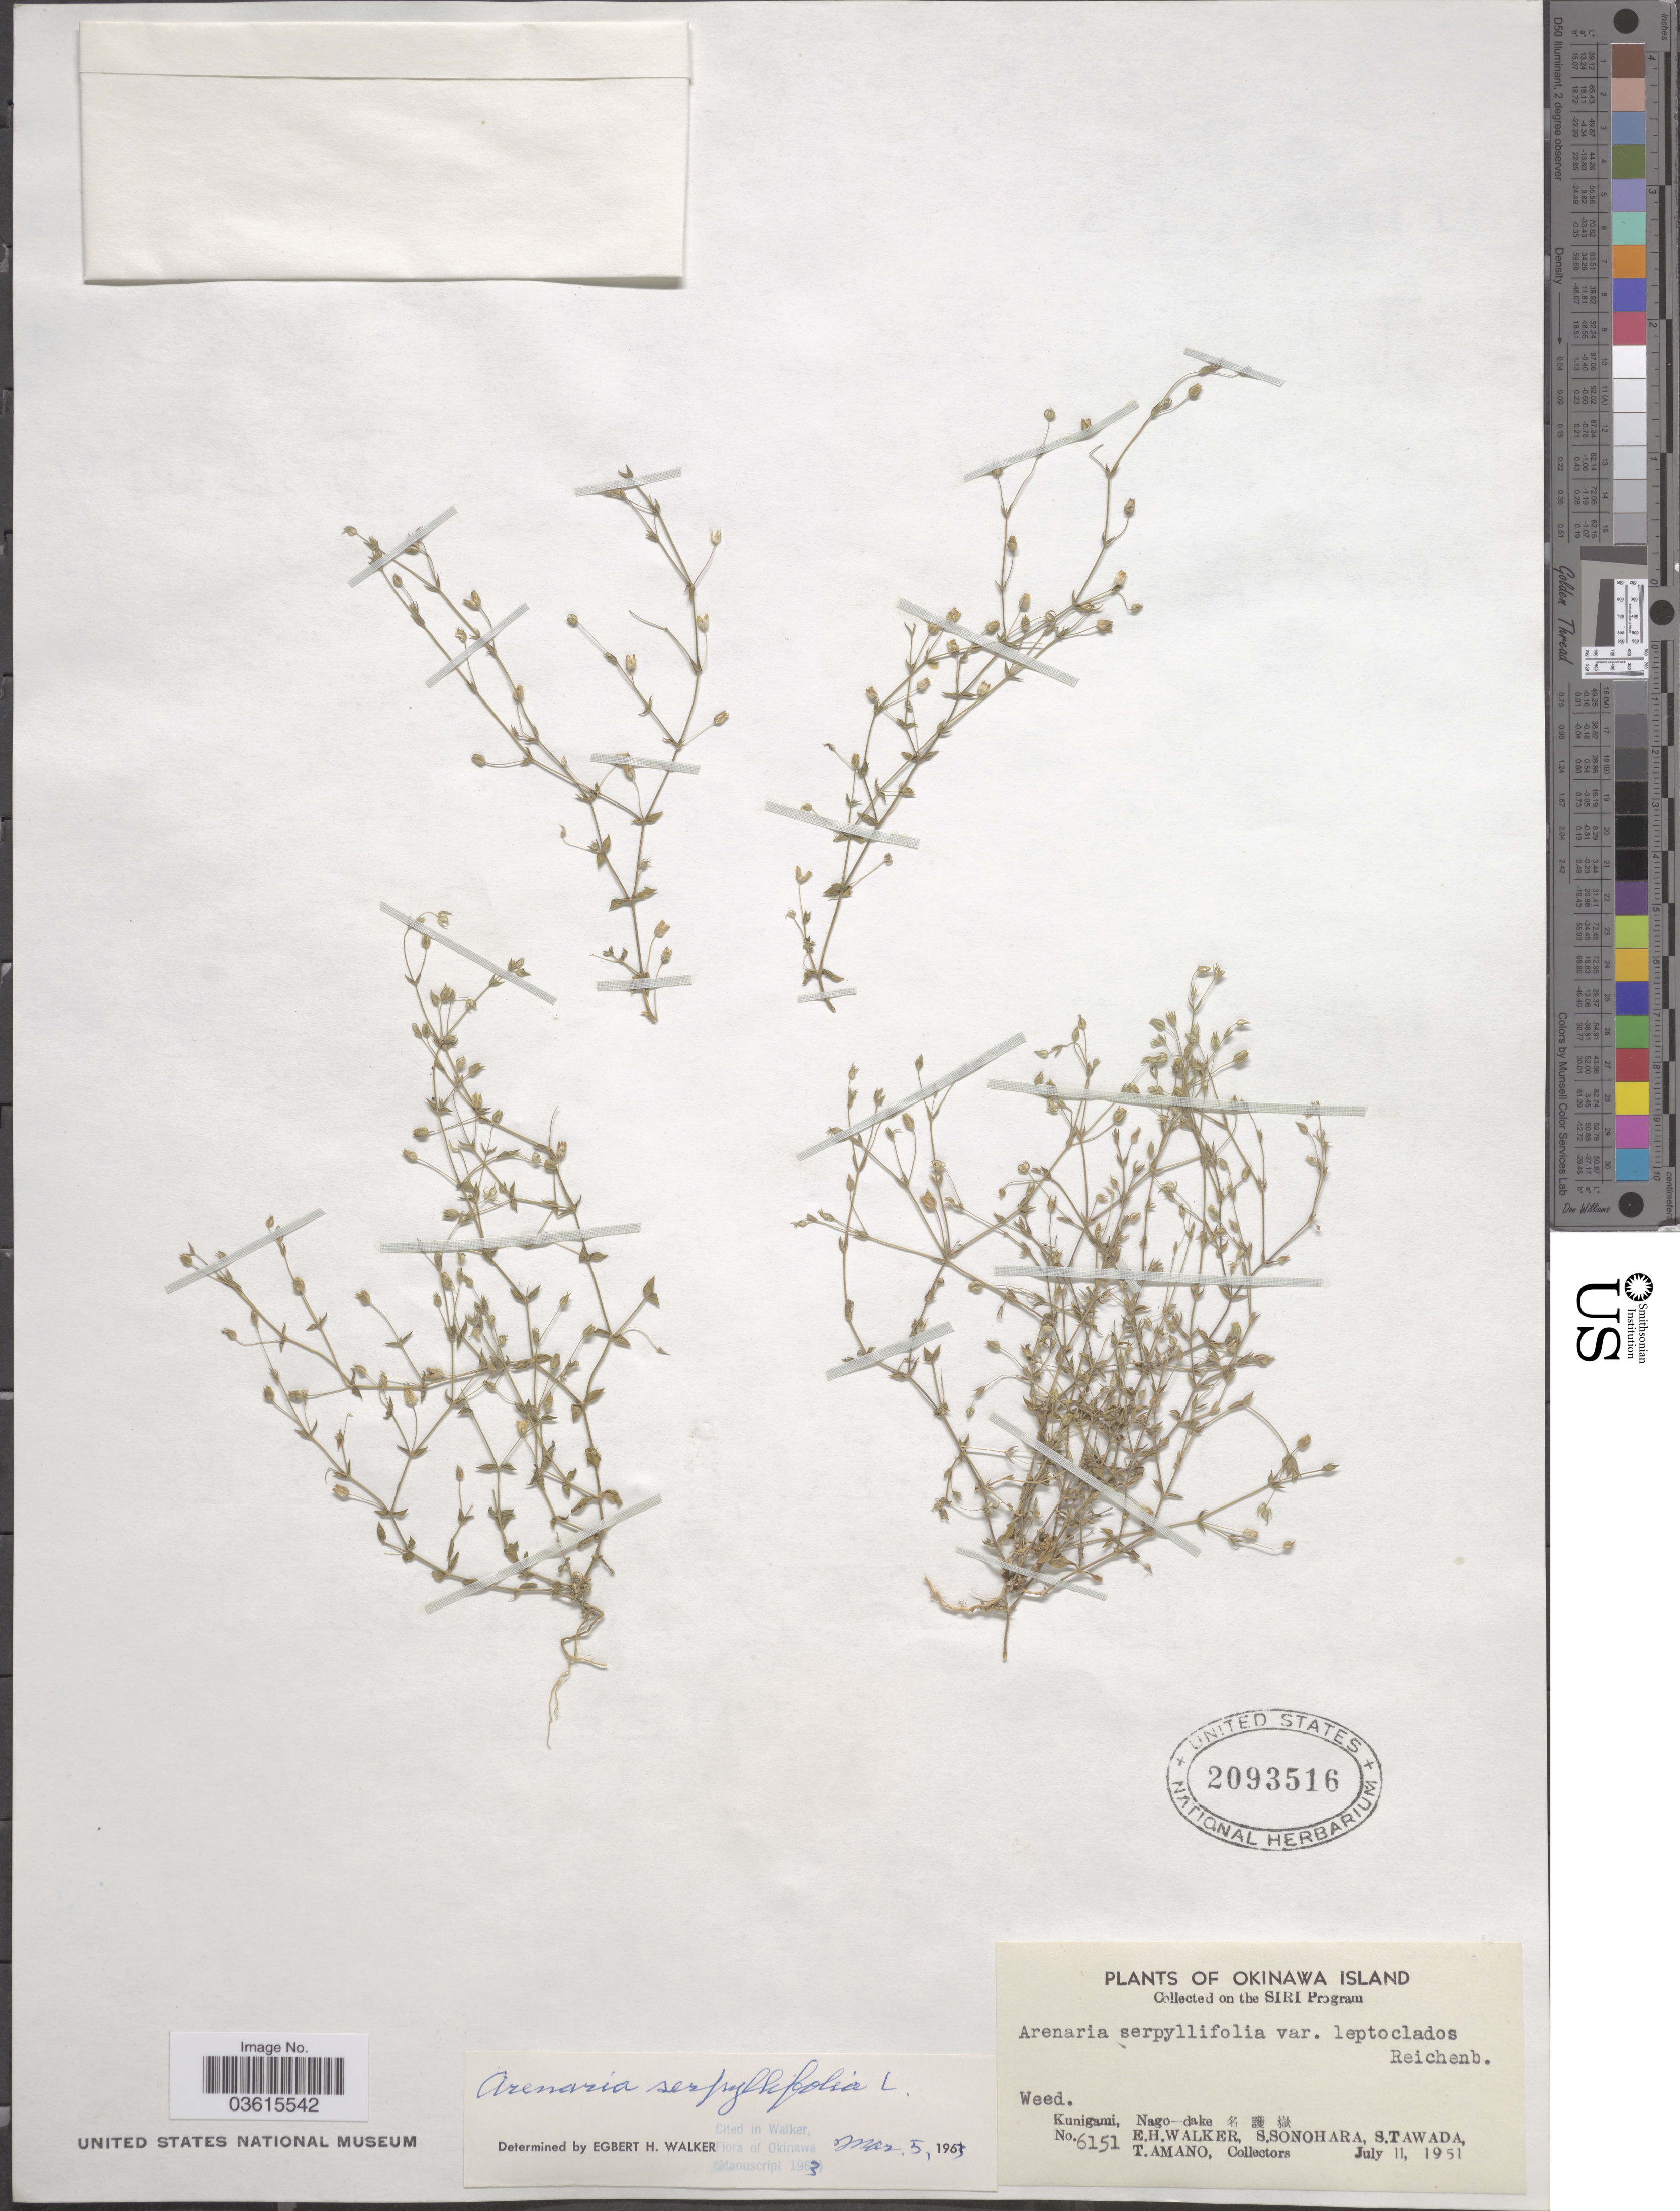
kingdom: Plantae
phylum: Tracheophyta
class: Magnoliopsida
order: Caryophyllales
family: Caryophyllaceae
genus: Arenaria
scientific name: Arenaria serpyllifolia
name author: L.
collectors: E. H. Walker, S. Sonohara, S. Tawada & T. Amano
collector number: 6151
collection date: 1951-07-11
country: Japan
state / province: Okinawa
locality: Okinawa Island. Kunigami, Nago-dake. X.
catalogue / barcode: US 2093516